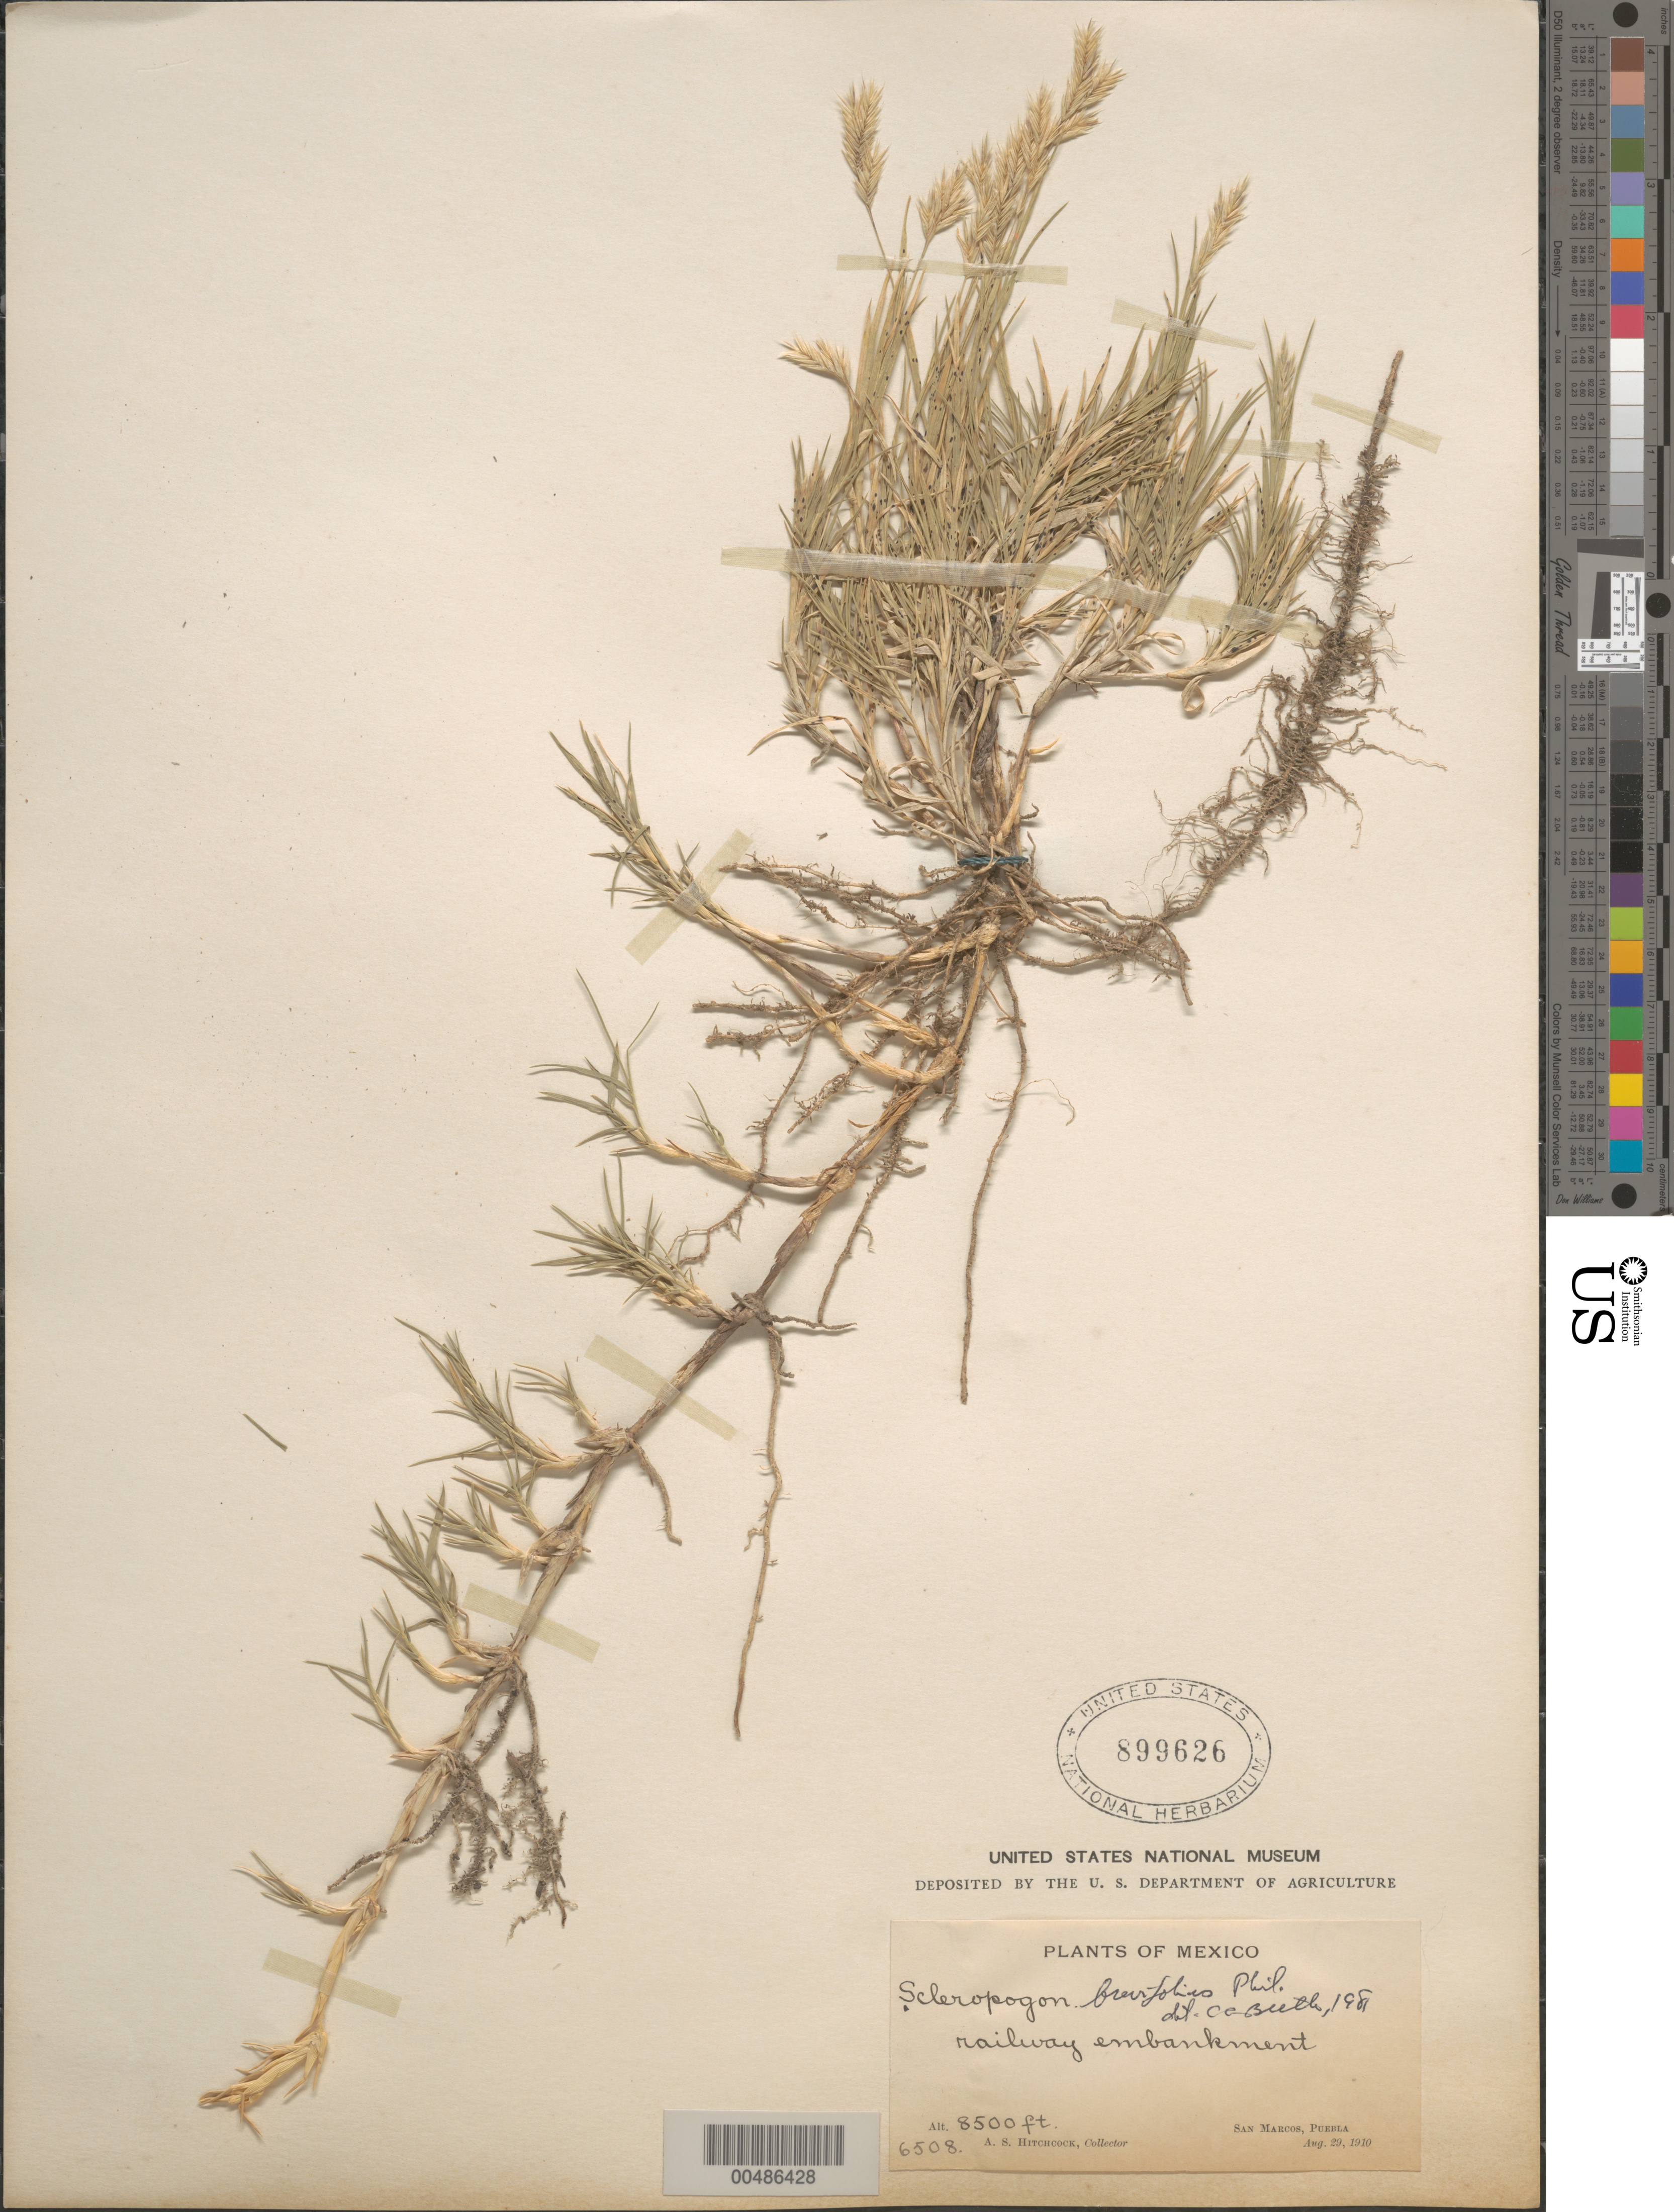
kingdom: Plantae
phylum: Tracheophyta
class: Liliopsida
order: Poales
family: Poaceae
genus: Scleropogon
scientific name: Scleropogon brevifolius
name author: Phil.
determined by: Beetle, Alan A.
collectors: A. S. Hitchcock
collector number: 6508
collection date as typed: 29 Aug 1910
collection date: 1910-08-29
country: Mexico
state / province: Puebla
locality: San Marcos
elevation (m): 2591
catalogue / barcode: US 899626